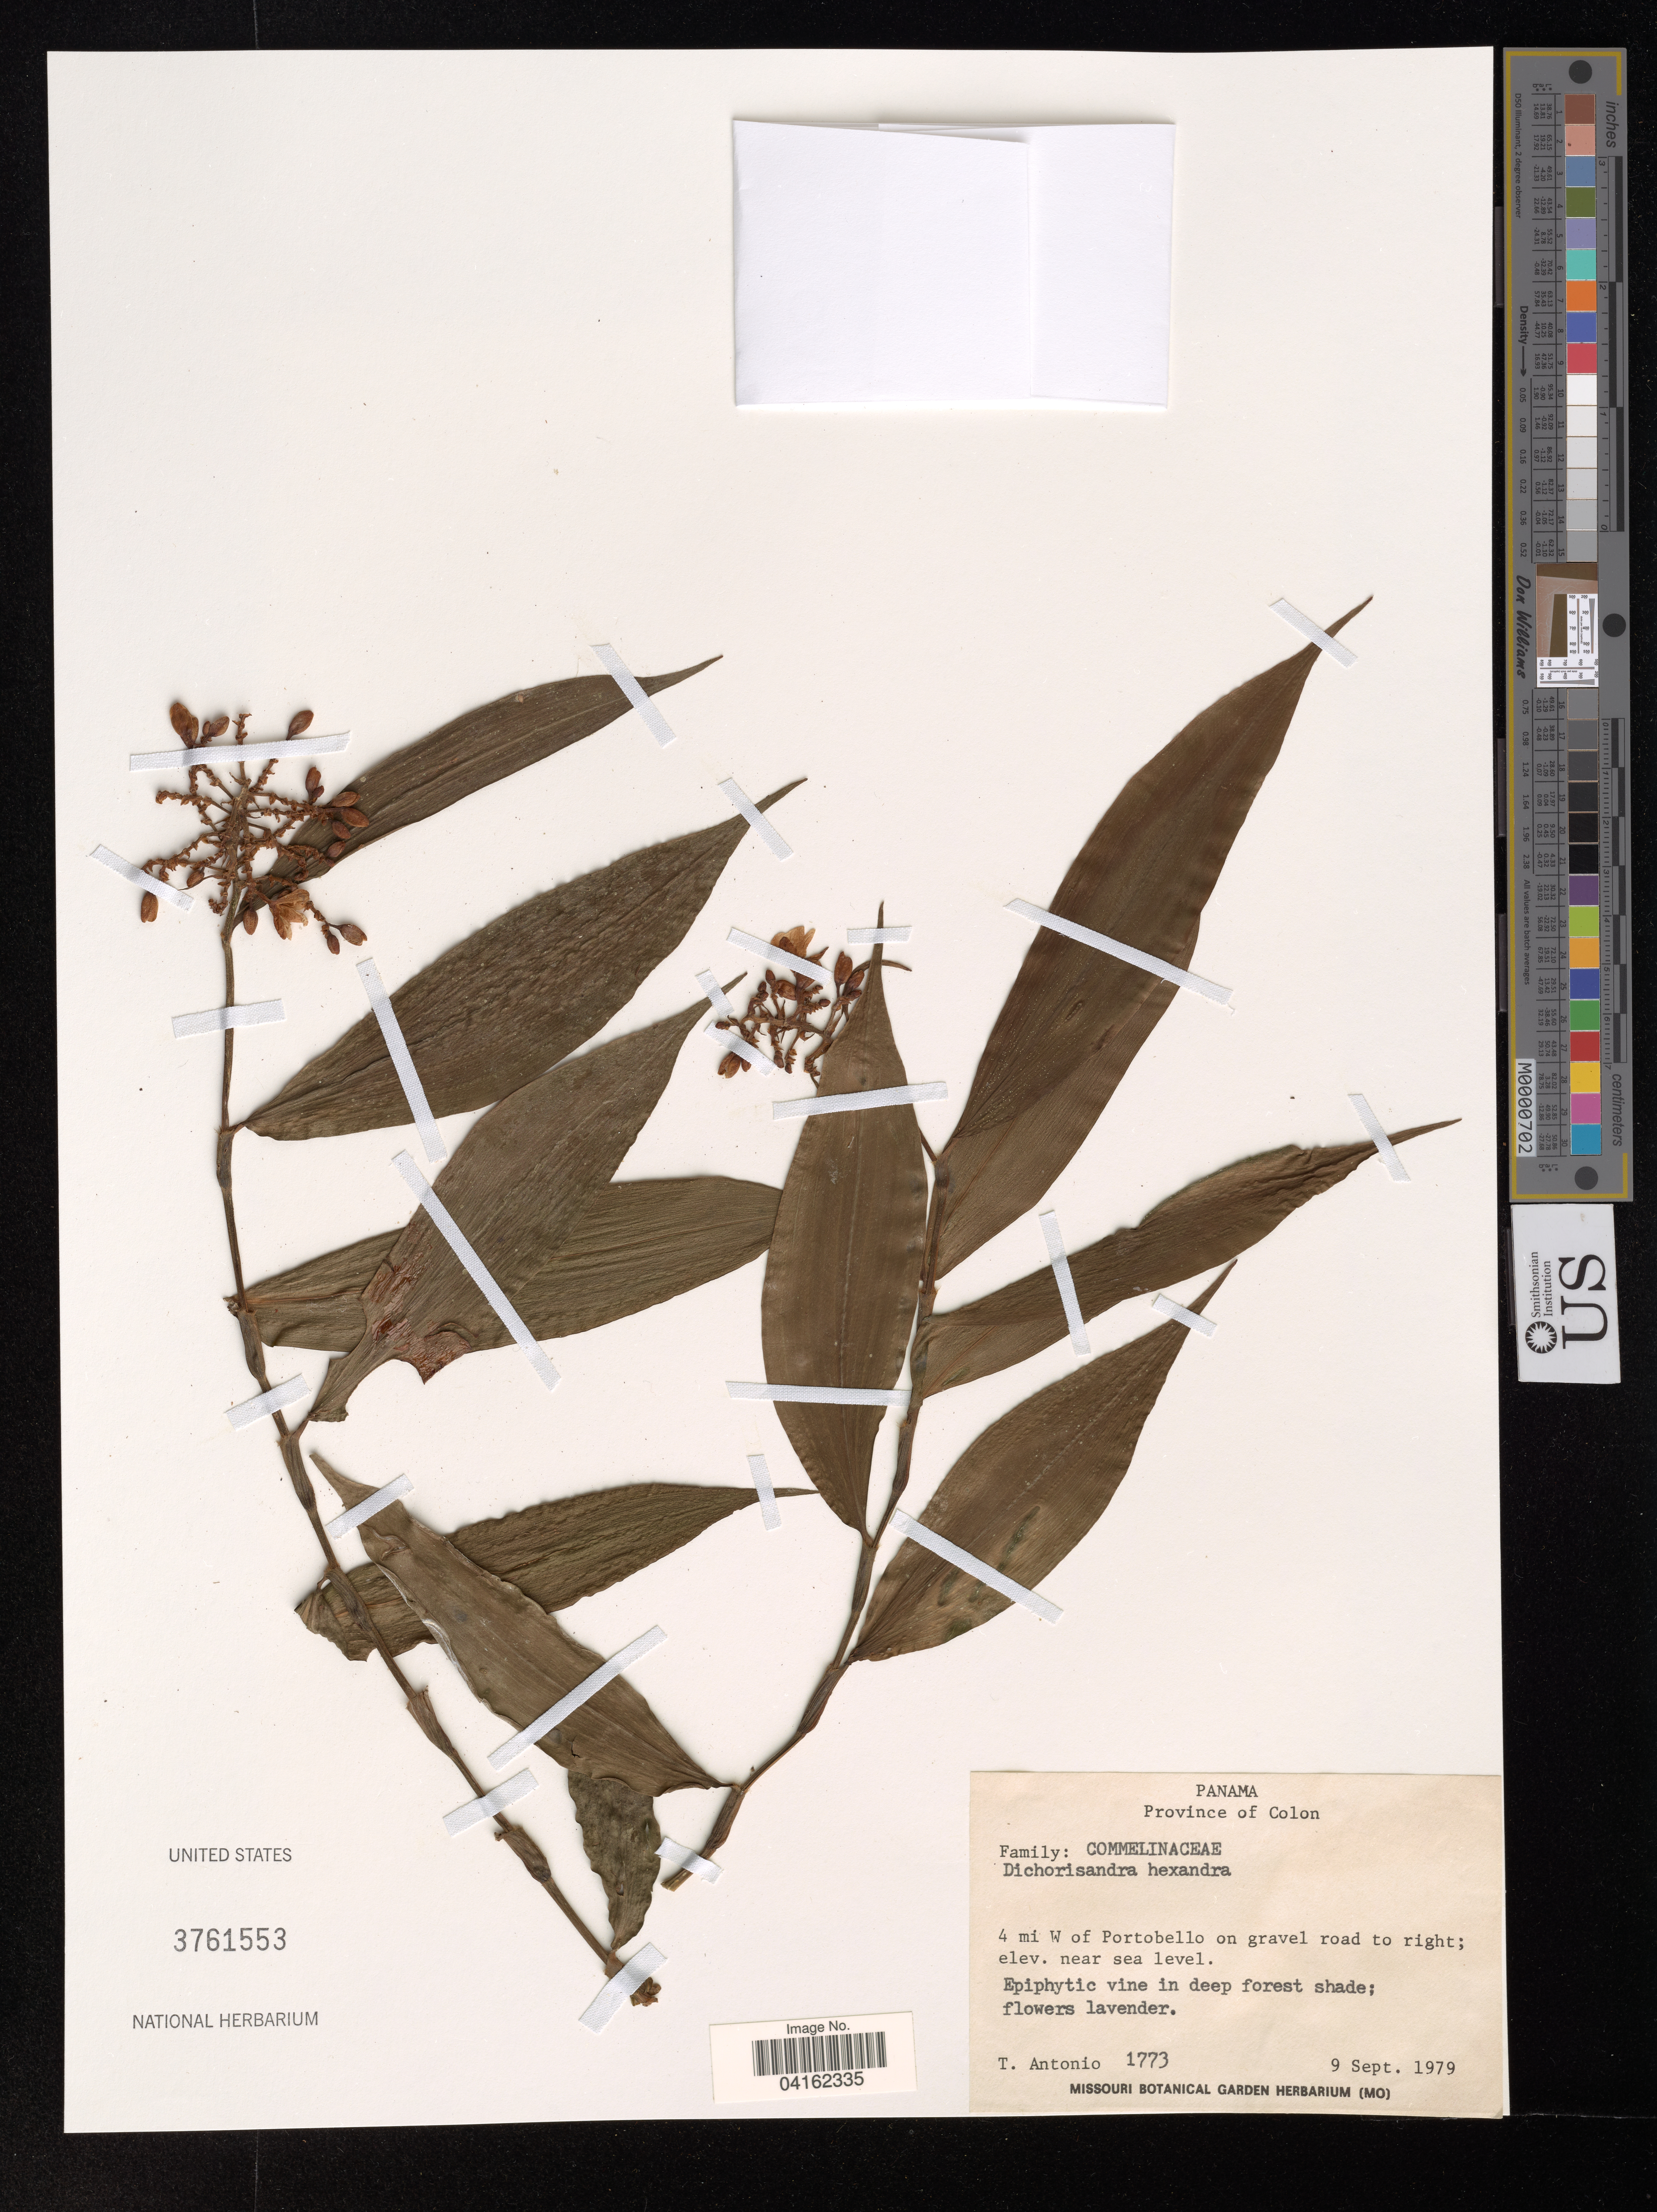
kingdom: Plantae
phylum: Tracheophyta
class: Liliopsida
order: Commelinales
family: Commelinaceae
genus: Dichorisandra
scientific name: Dichorisandra hexandra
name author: (Aubl.) Standl.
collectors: T. Antonio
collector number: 1773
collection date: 1979-09-09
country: Panama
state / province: Colón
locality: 4 mi W of Portobello on gravel road to right.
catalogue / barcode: US 3761553